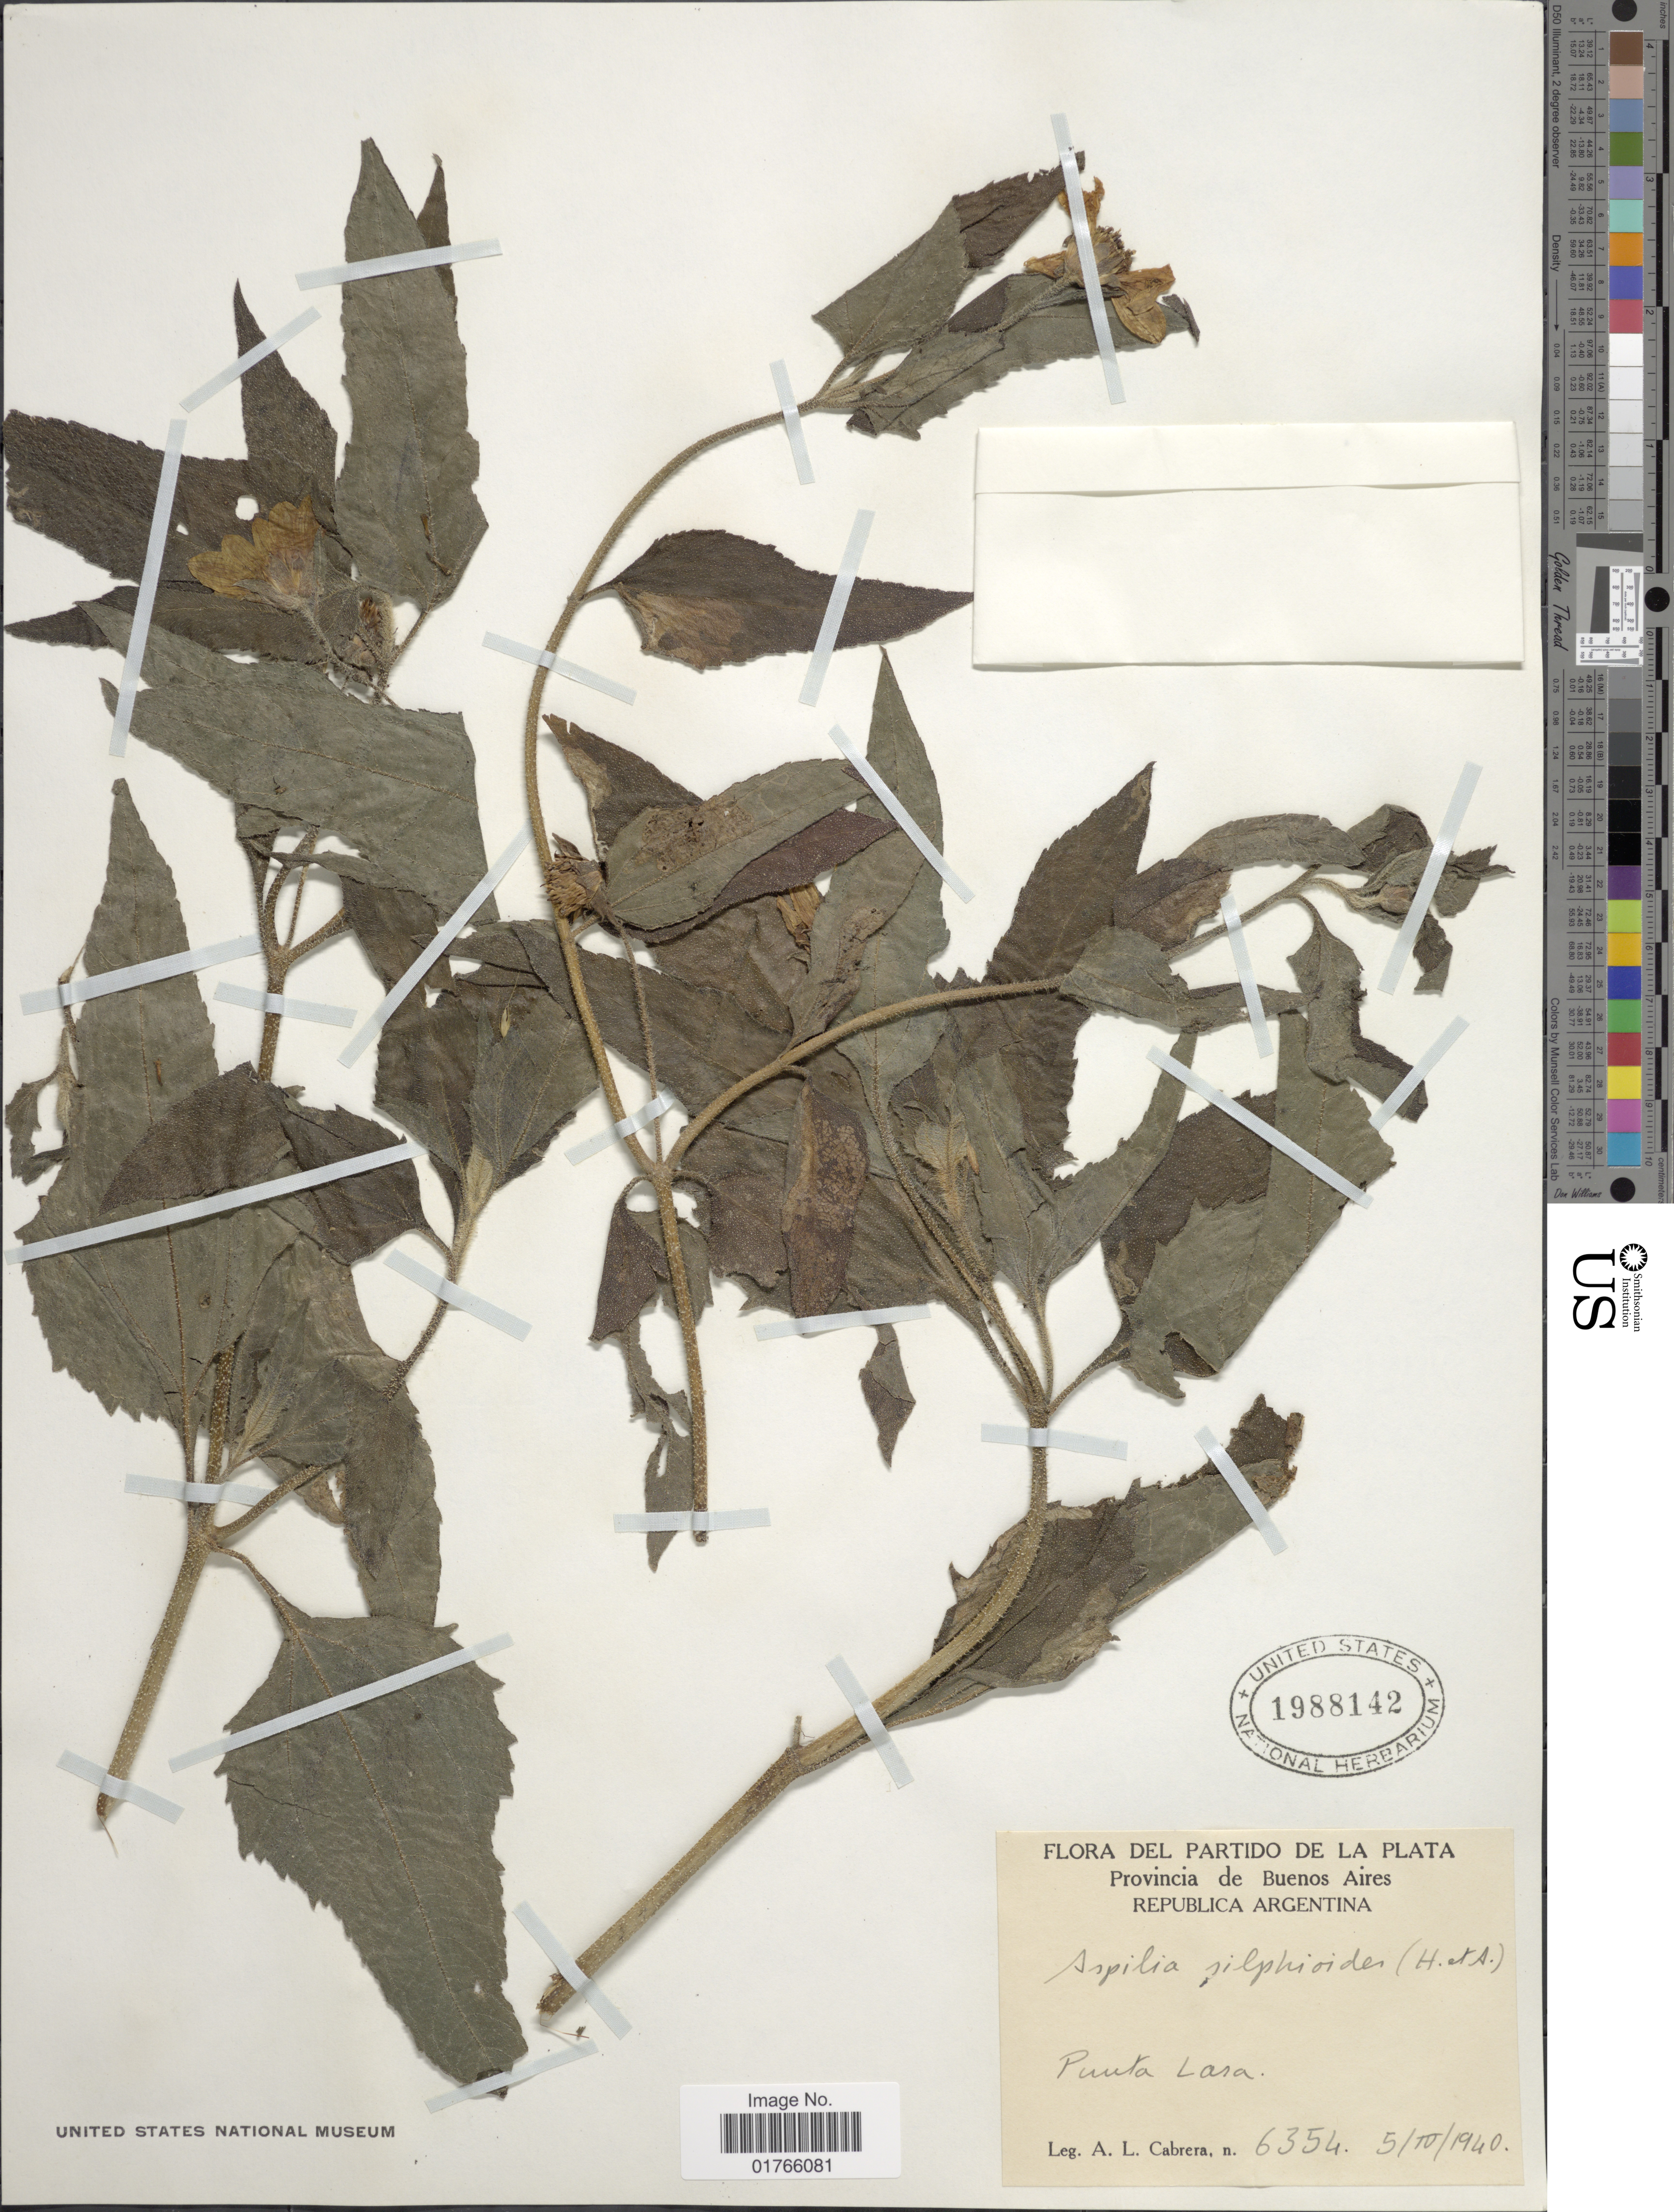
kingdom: Plantae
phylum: Tracheophyta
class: Magnoliopsida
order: Asterales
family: Asteraceae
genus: Aspilia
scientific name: Aspilia silphioides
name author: (Hook. & Arn.) Benth. ex Benth. & Hook. f.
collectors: A. L. Cabrera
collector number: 6354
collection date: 1940-04-05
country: Argentina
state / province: Buenos Aires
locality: Partido de La Plata, Republica Argentina, Punta Lara.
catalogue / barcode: US 1988142